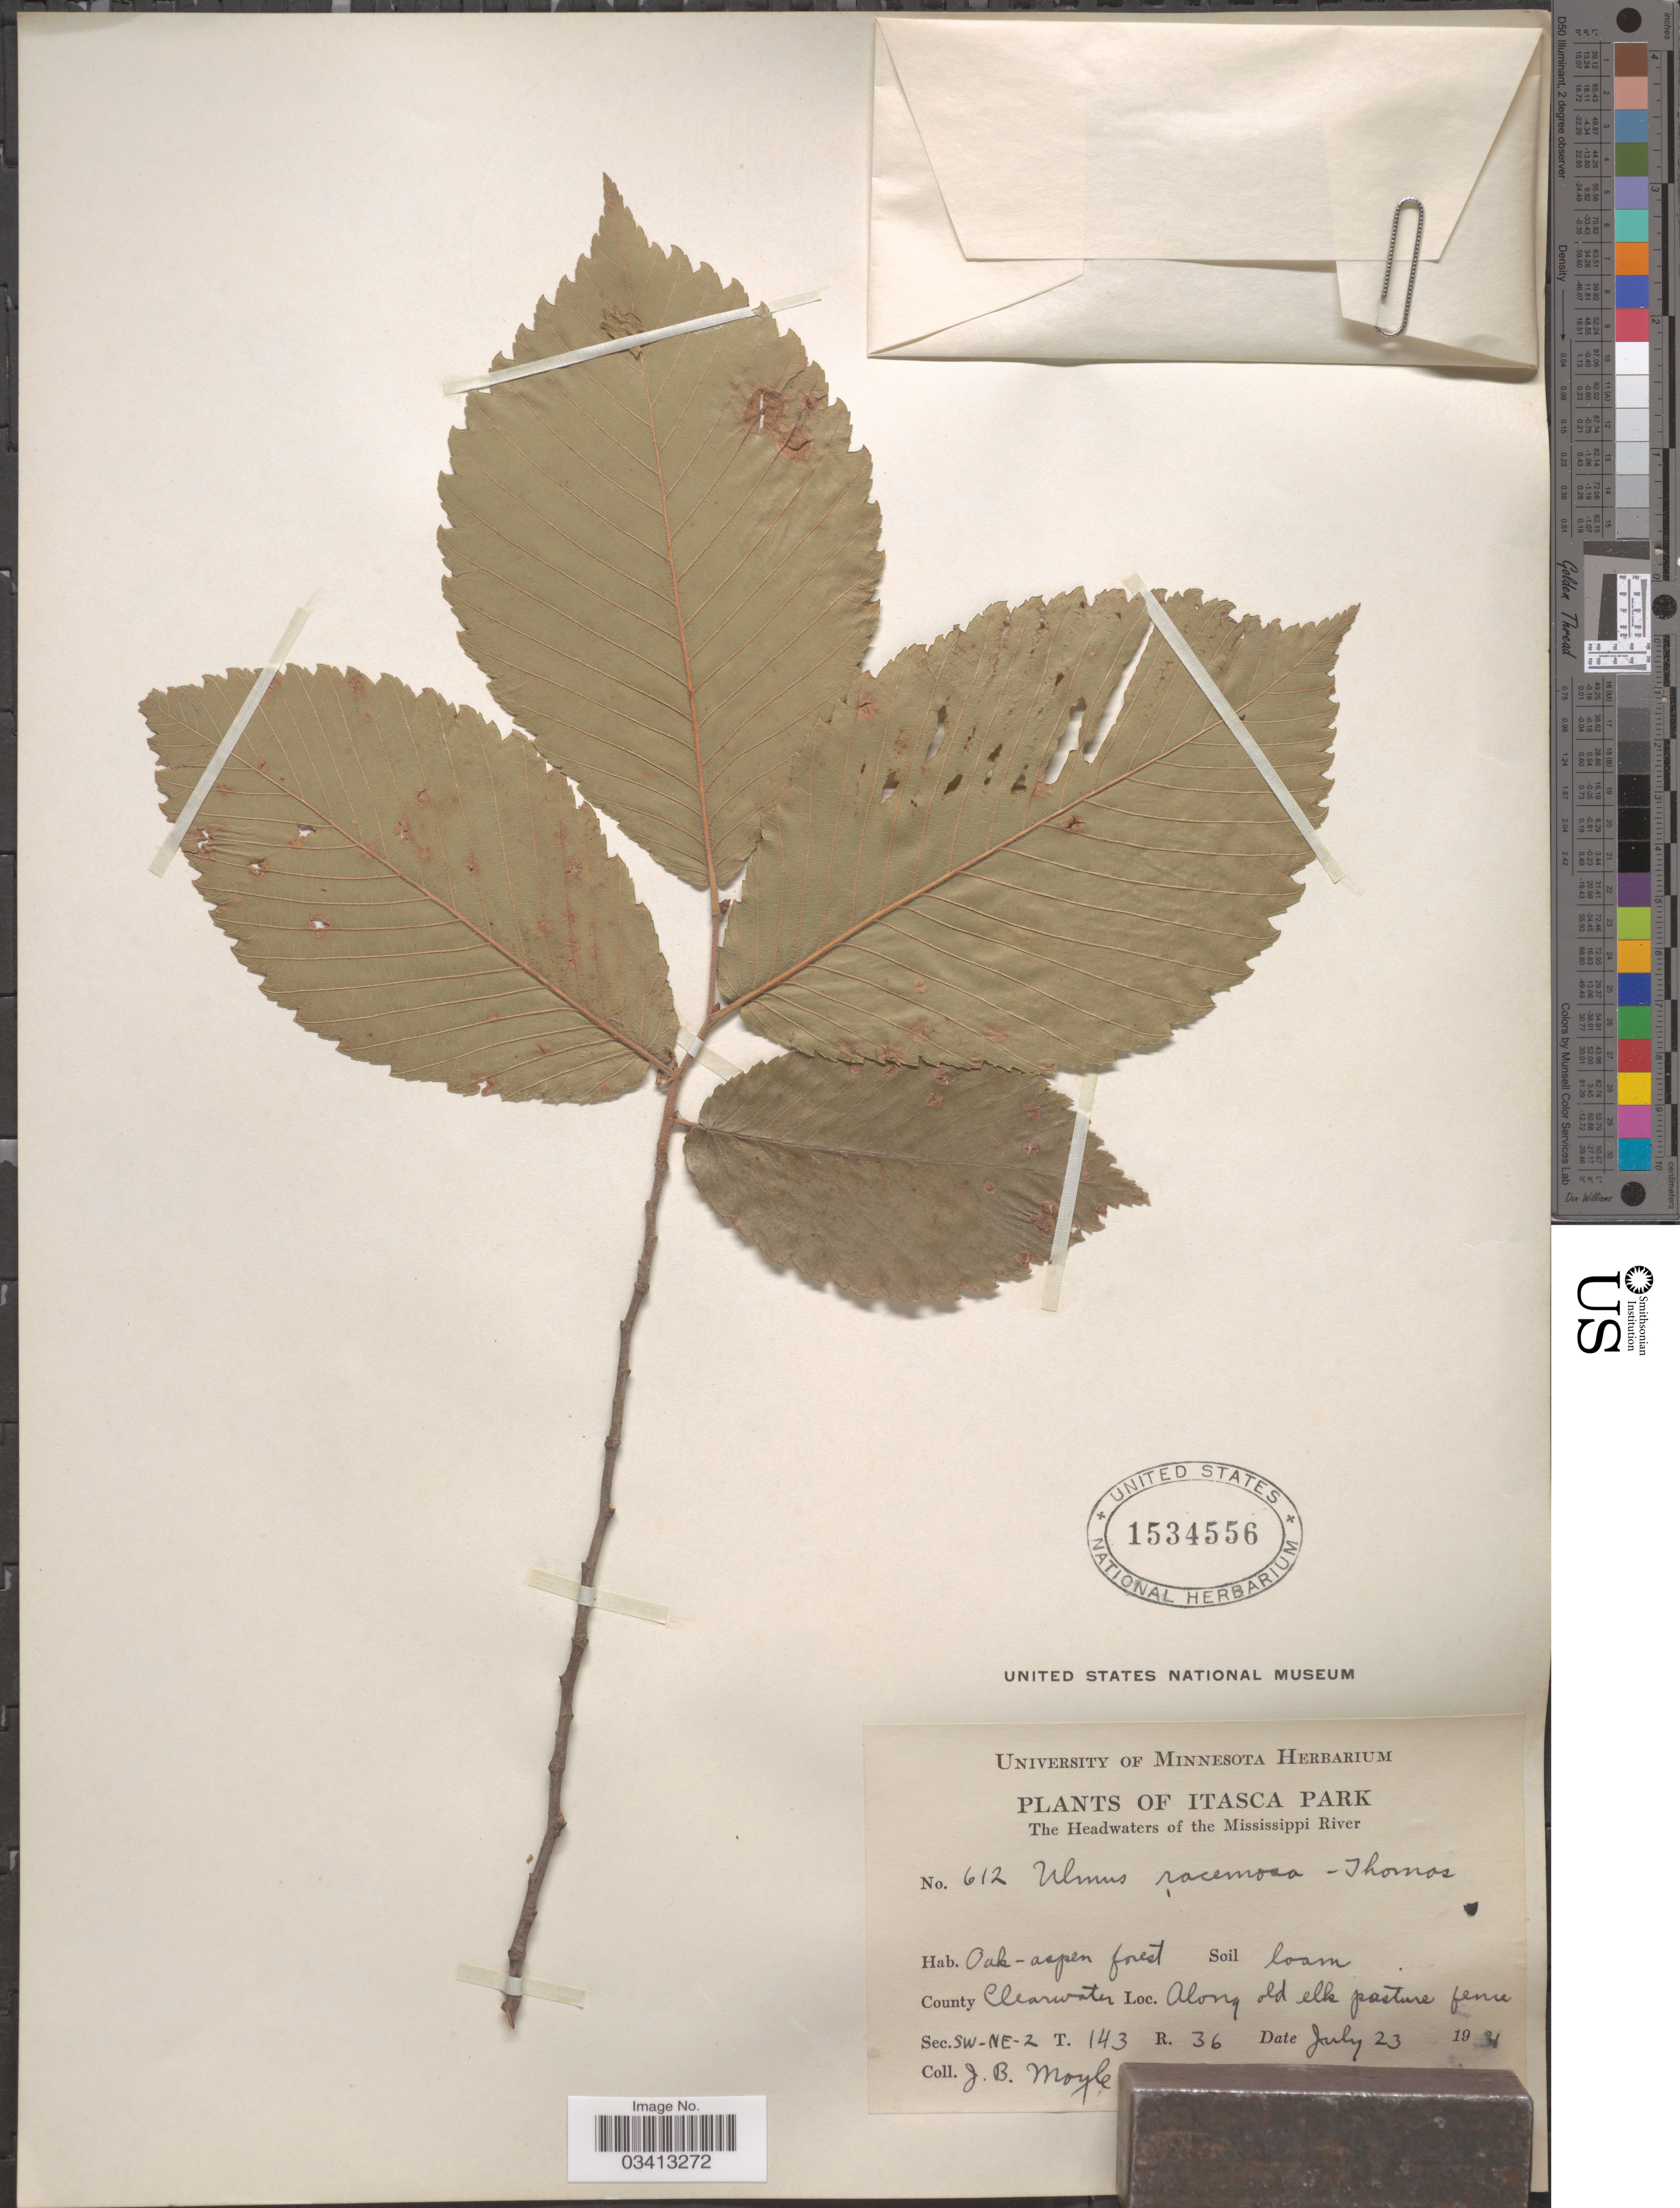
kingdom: Plantae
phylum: Tracheophyta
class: Magnoliopsida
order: Rosales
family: Ulmaceae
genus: Ulmus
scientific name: Ulmus thomasii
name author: Sarg.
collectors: J. Moyle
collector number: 612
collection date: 1931-07-23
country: United States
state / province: Minnesota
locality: Itasca Park. The Headwaters of the Mississippi River. County Clearwater. Along old elk pasture fence. Sec. SW-NE-2 T. 143 R. 36.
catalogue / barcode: US 1534556